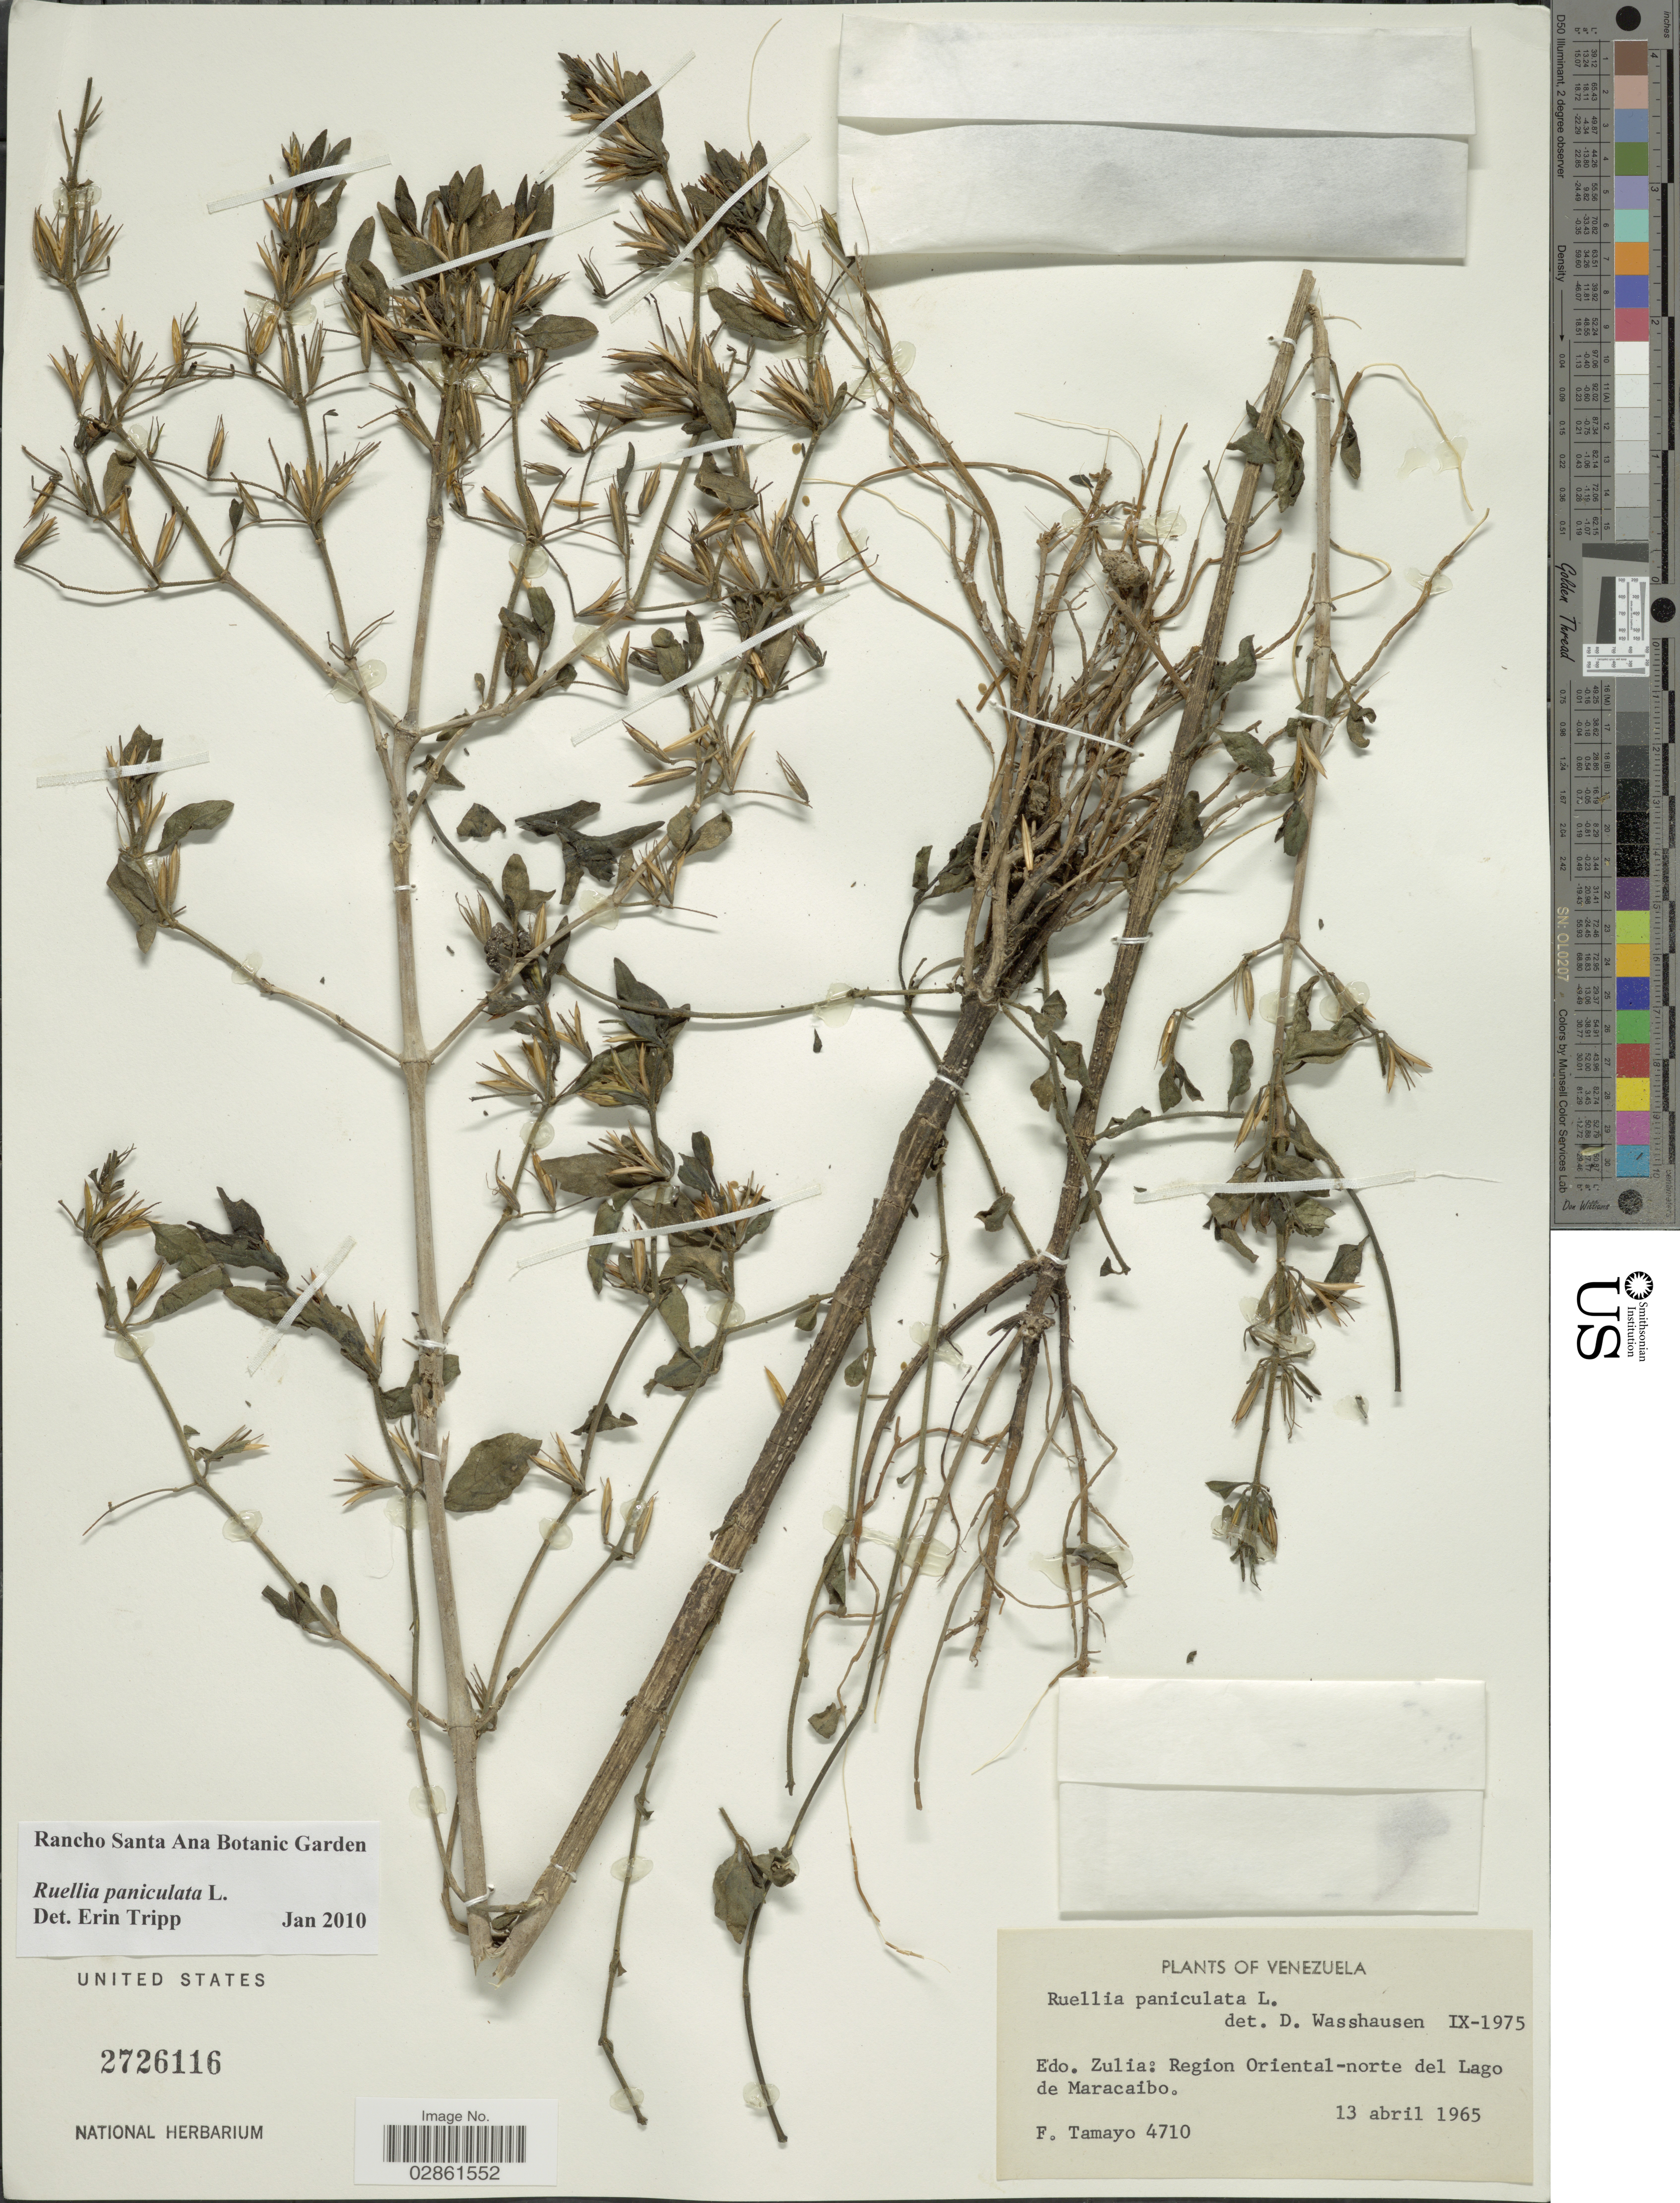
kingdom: Plantae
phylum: Tracheophyta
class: Magnoliopsida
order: Lamiales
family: Acanthaceae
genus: Ruellia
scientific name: Ruellia paniculata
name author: L.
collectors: F. Tamayo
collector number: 4710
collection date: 1965-04-13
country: Venezuela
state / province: Zulia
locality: Region Oriental-norte del Lago de Maracaibo.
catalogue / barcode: US 2726116